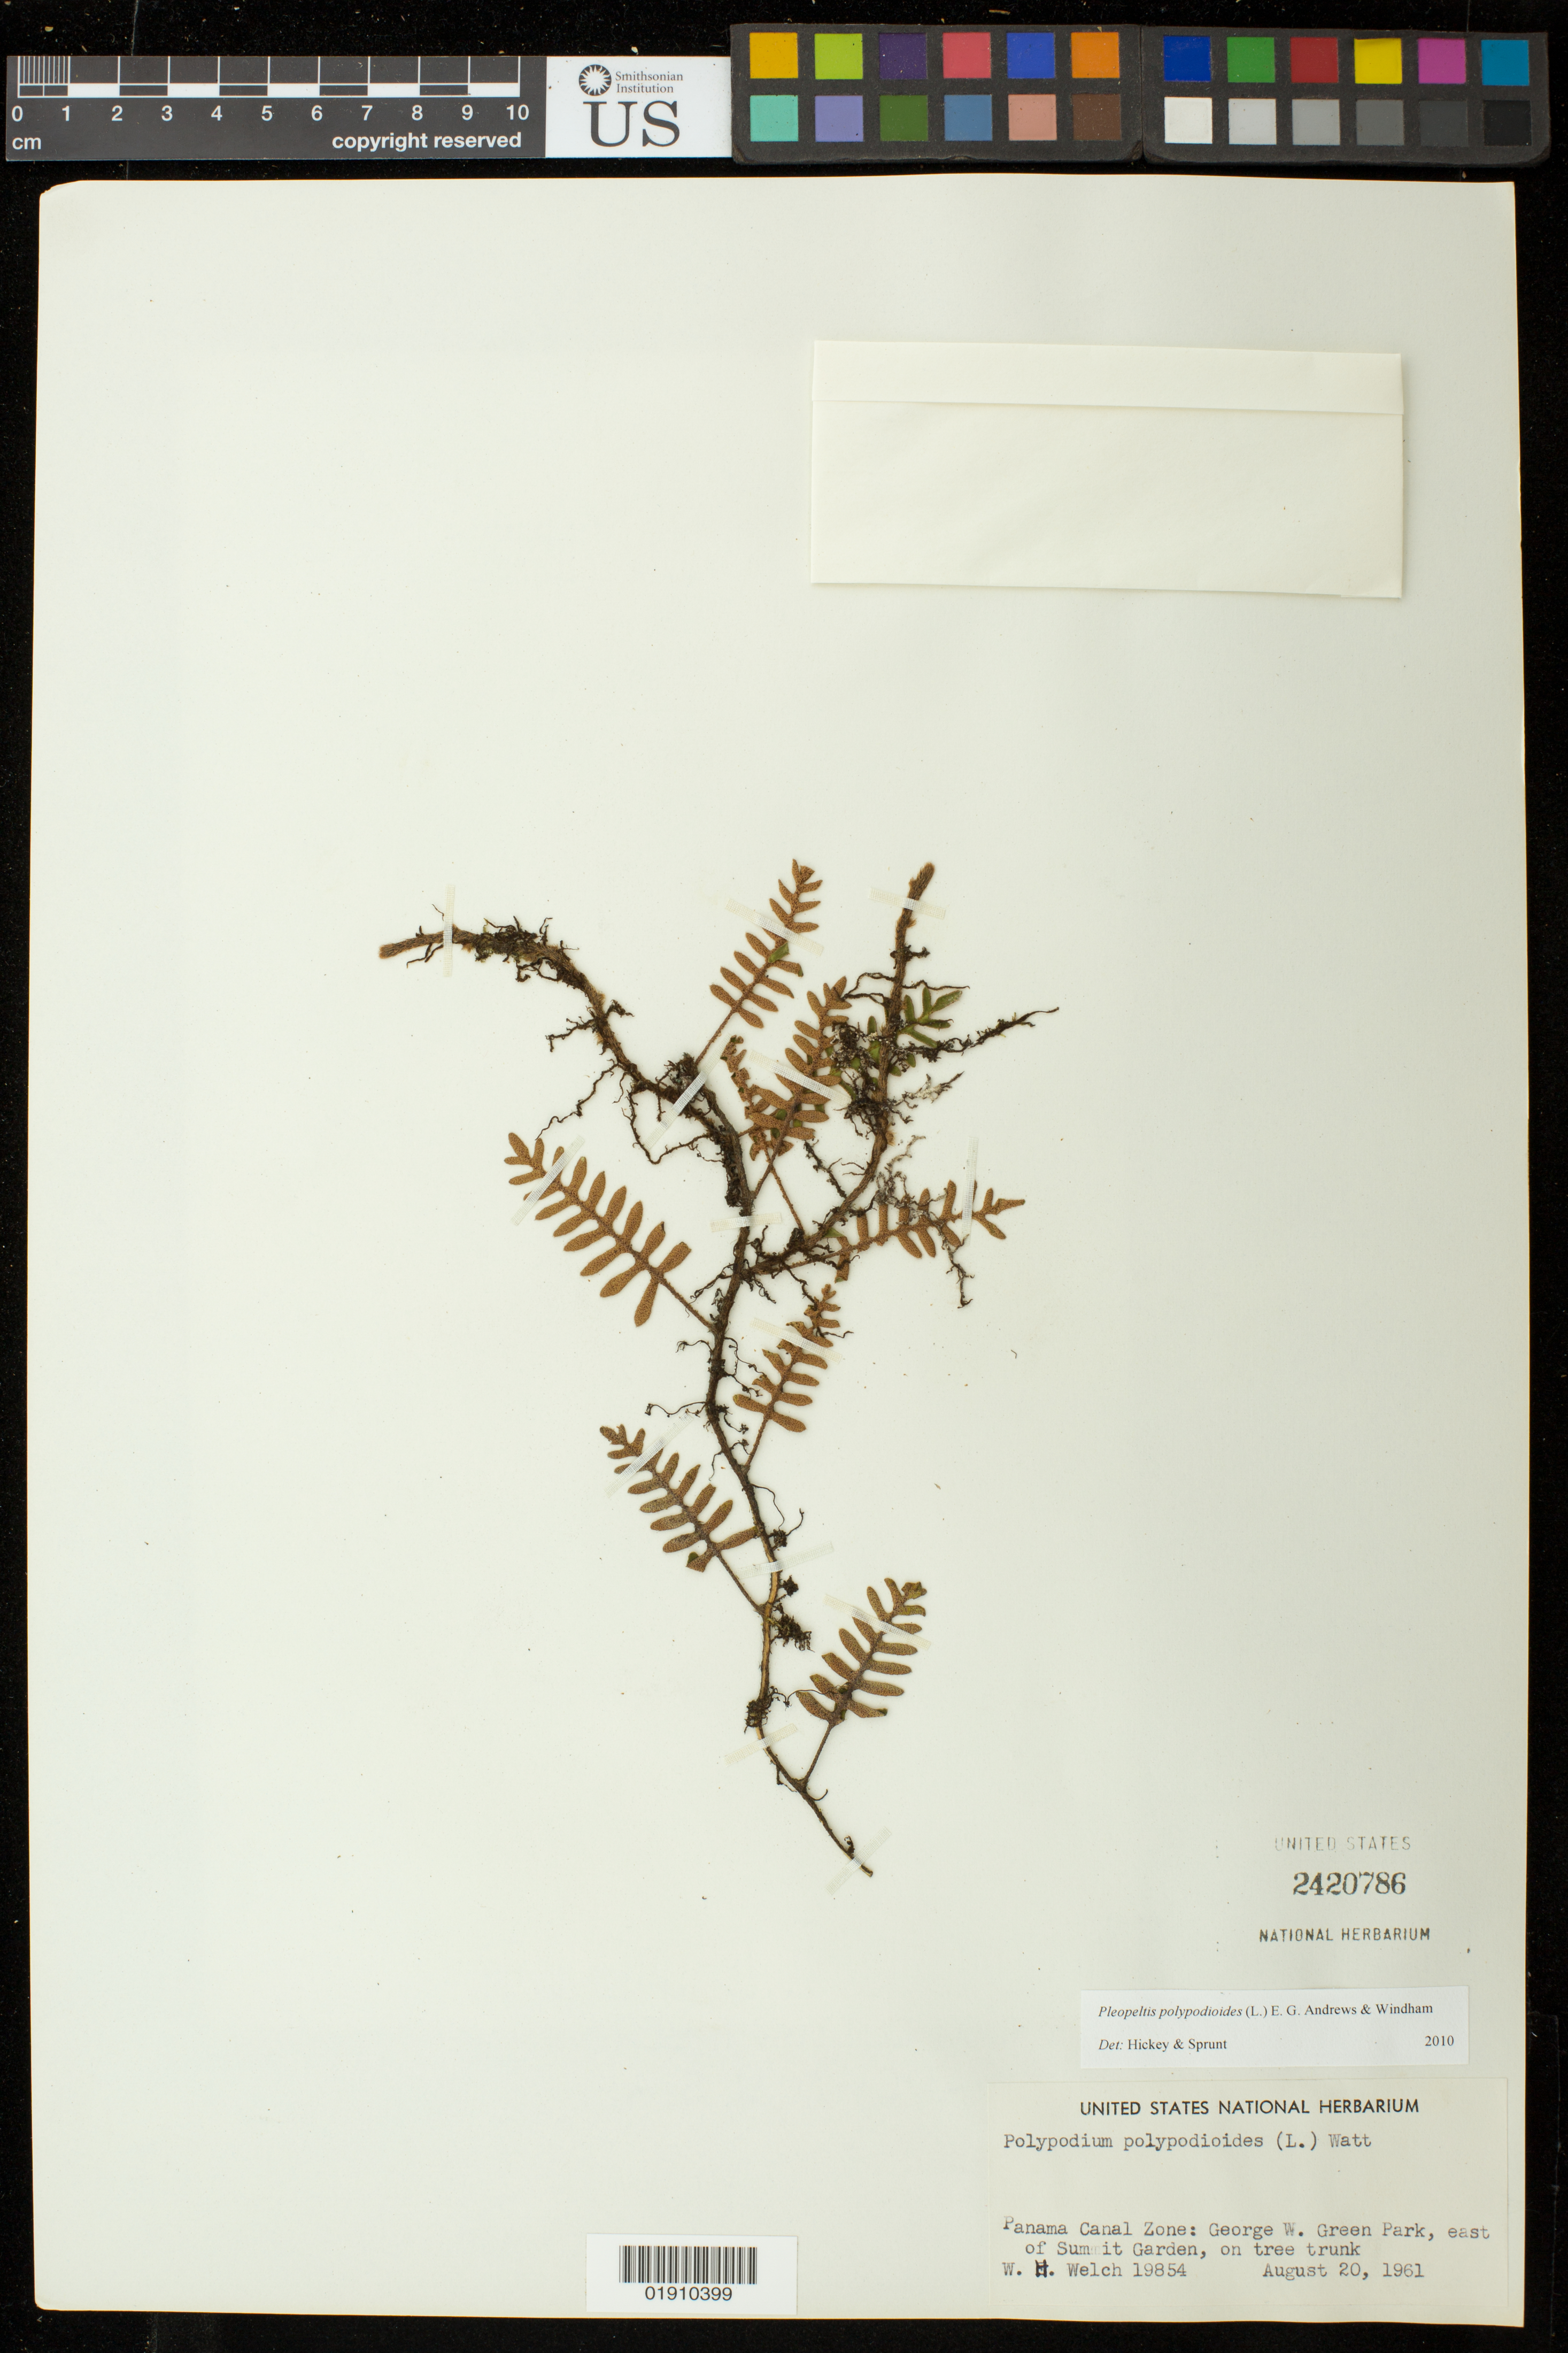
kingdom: Plantae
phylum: Tracheophyta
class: Polypodiopsida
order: Polypodiales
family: Polypodiaceae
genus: Pleopeltis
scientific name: Pleopeltis polypodioides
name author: (L.) E.G. Andrews & Windham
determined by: Hickey, R. J.; Sprunt, S. V.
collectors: W. H. Welch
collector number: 19854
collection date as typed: August 20, 1961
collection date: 1961-08-20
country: Panama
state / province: Panamá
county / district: Canal Zone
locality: Panama Canal Zone: George W. Green Park, east of Summit Garden, on tree trunk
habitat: on tree trunk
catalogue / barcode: US 2420786